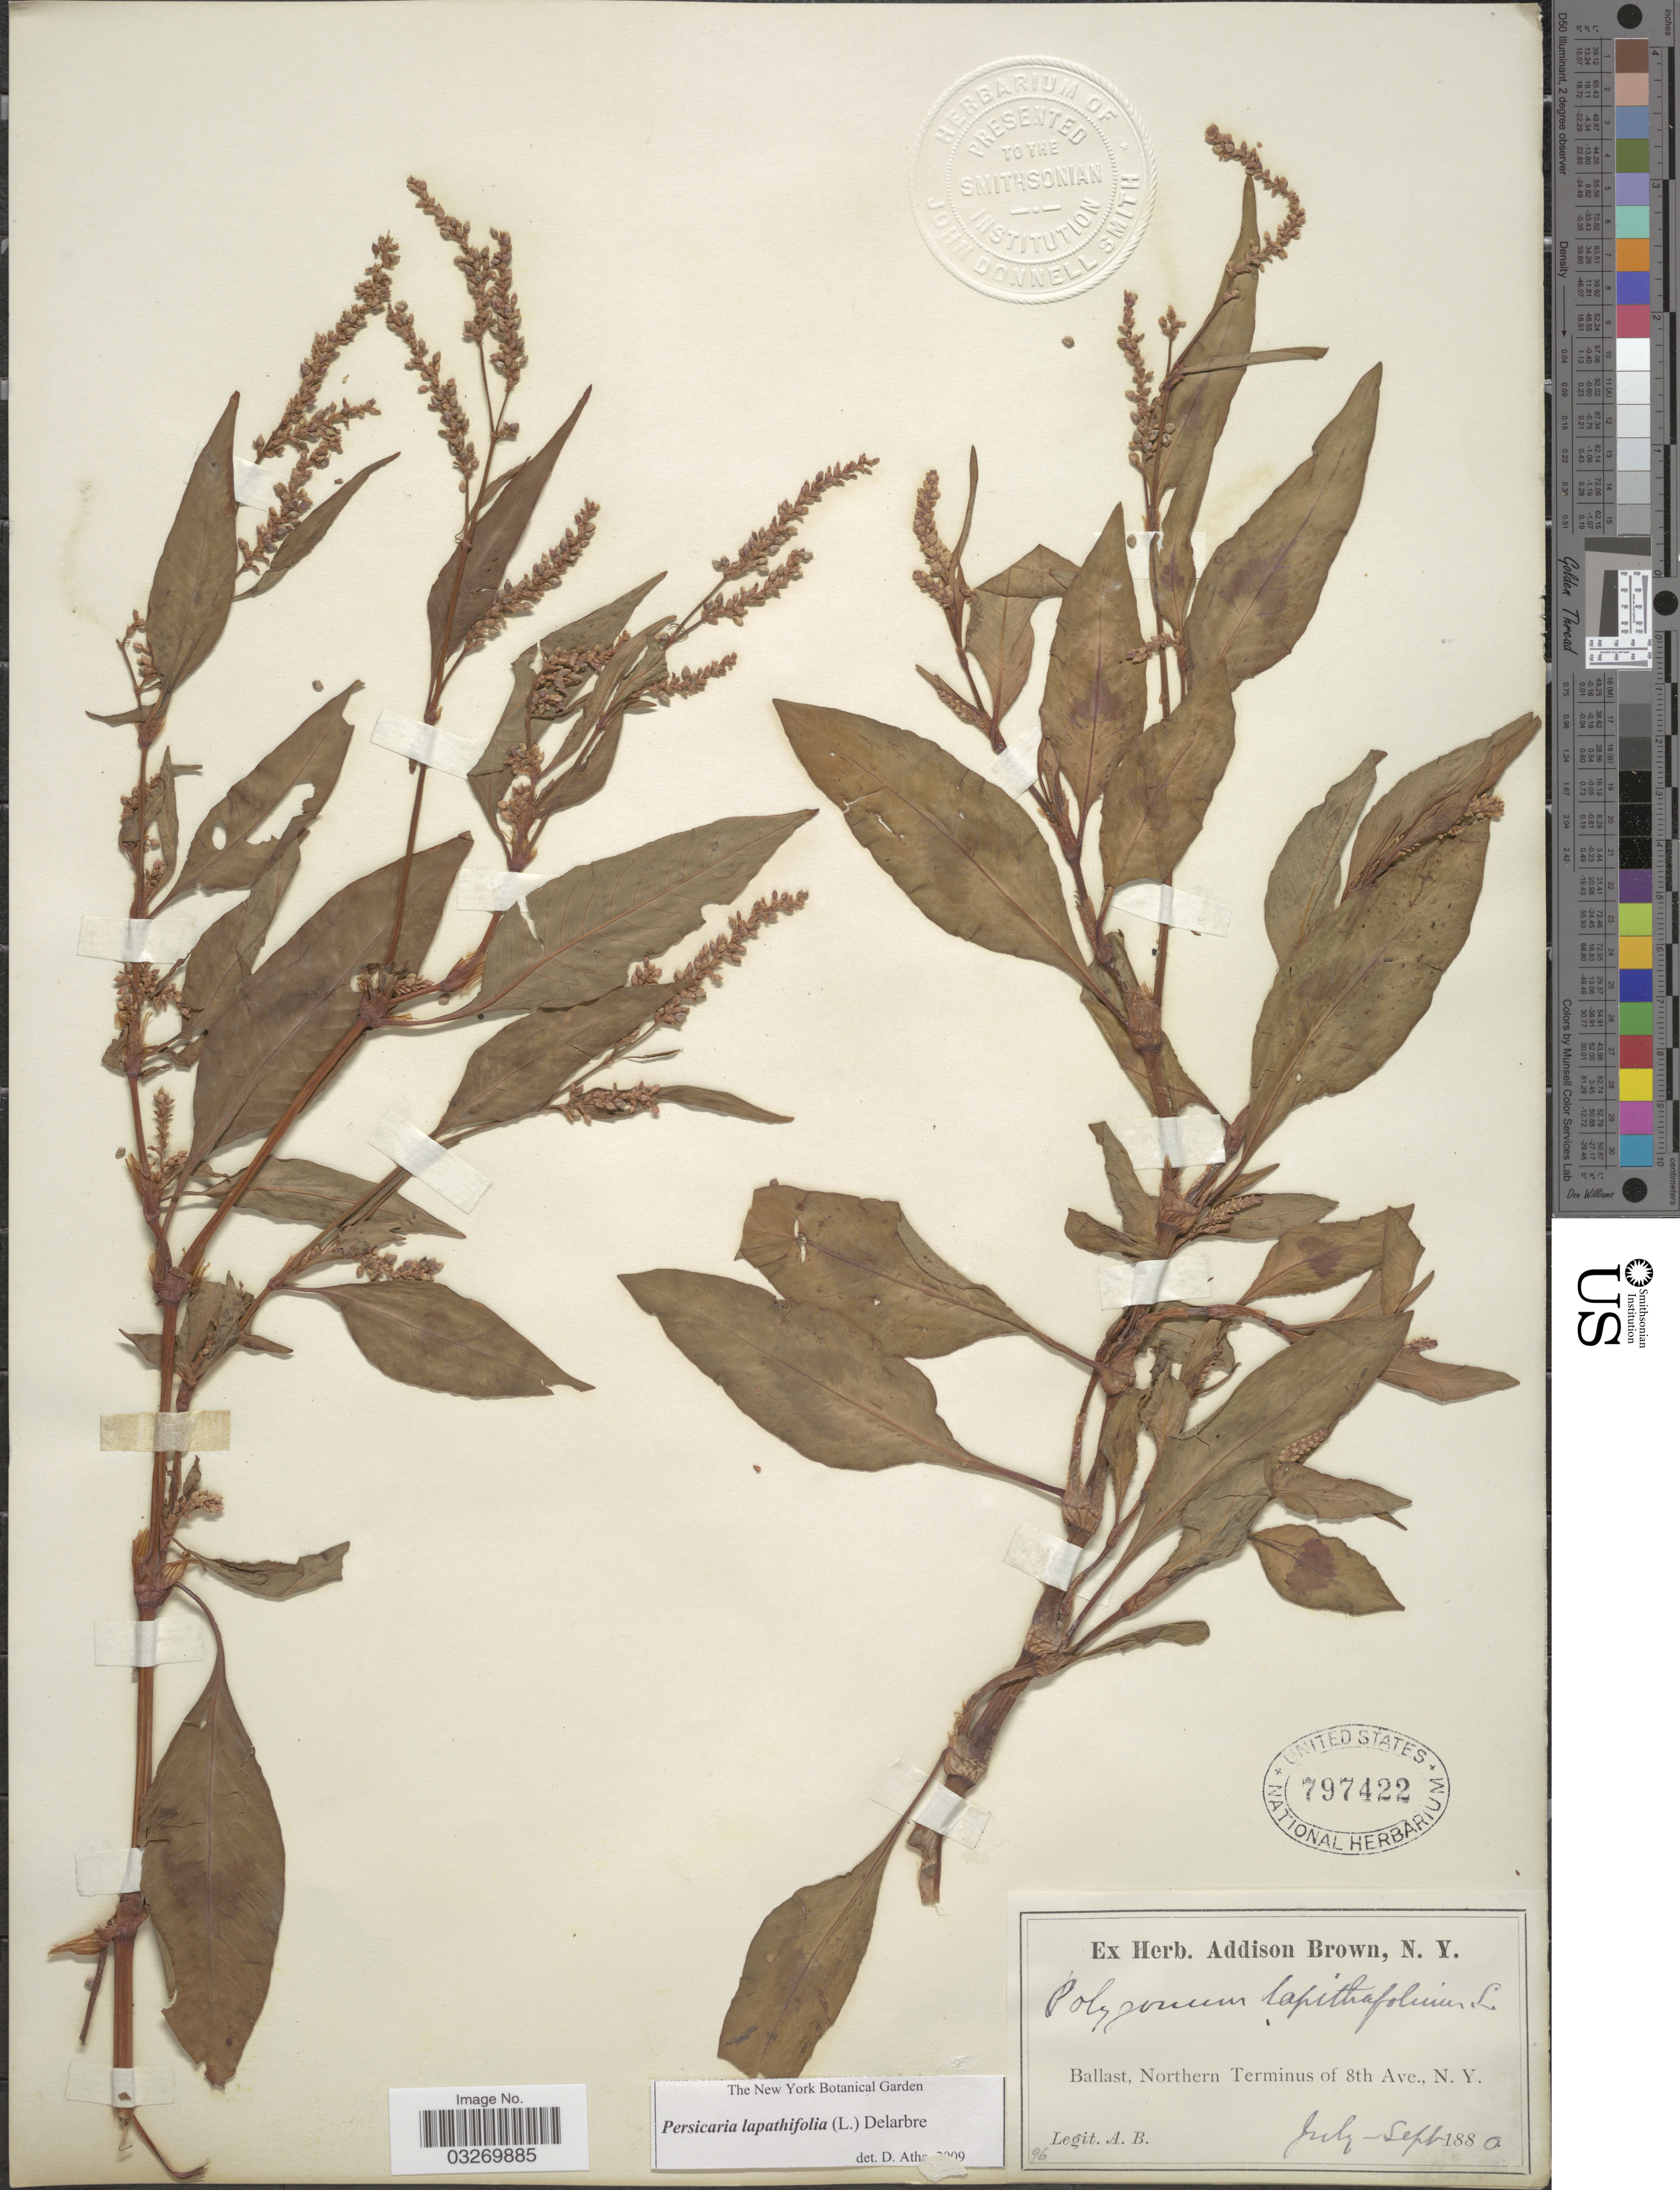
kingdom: Plantae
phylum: Tracheophyta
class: Magnoliopsida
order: Caryophyllales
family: Polygonaceae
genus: Persicaria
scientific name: Persicaria lapathifolia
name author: (L.) Delarbre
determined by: Atha, D. E.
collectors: A. Brown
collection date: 1880-07/1880-09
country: United States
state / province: New York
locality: Ballast, Northern Terminus of 8th Ave.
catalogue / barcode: US 797422